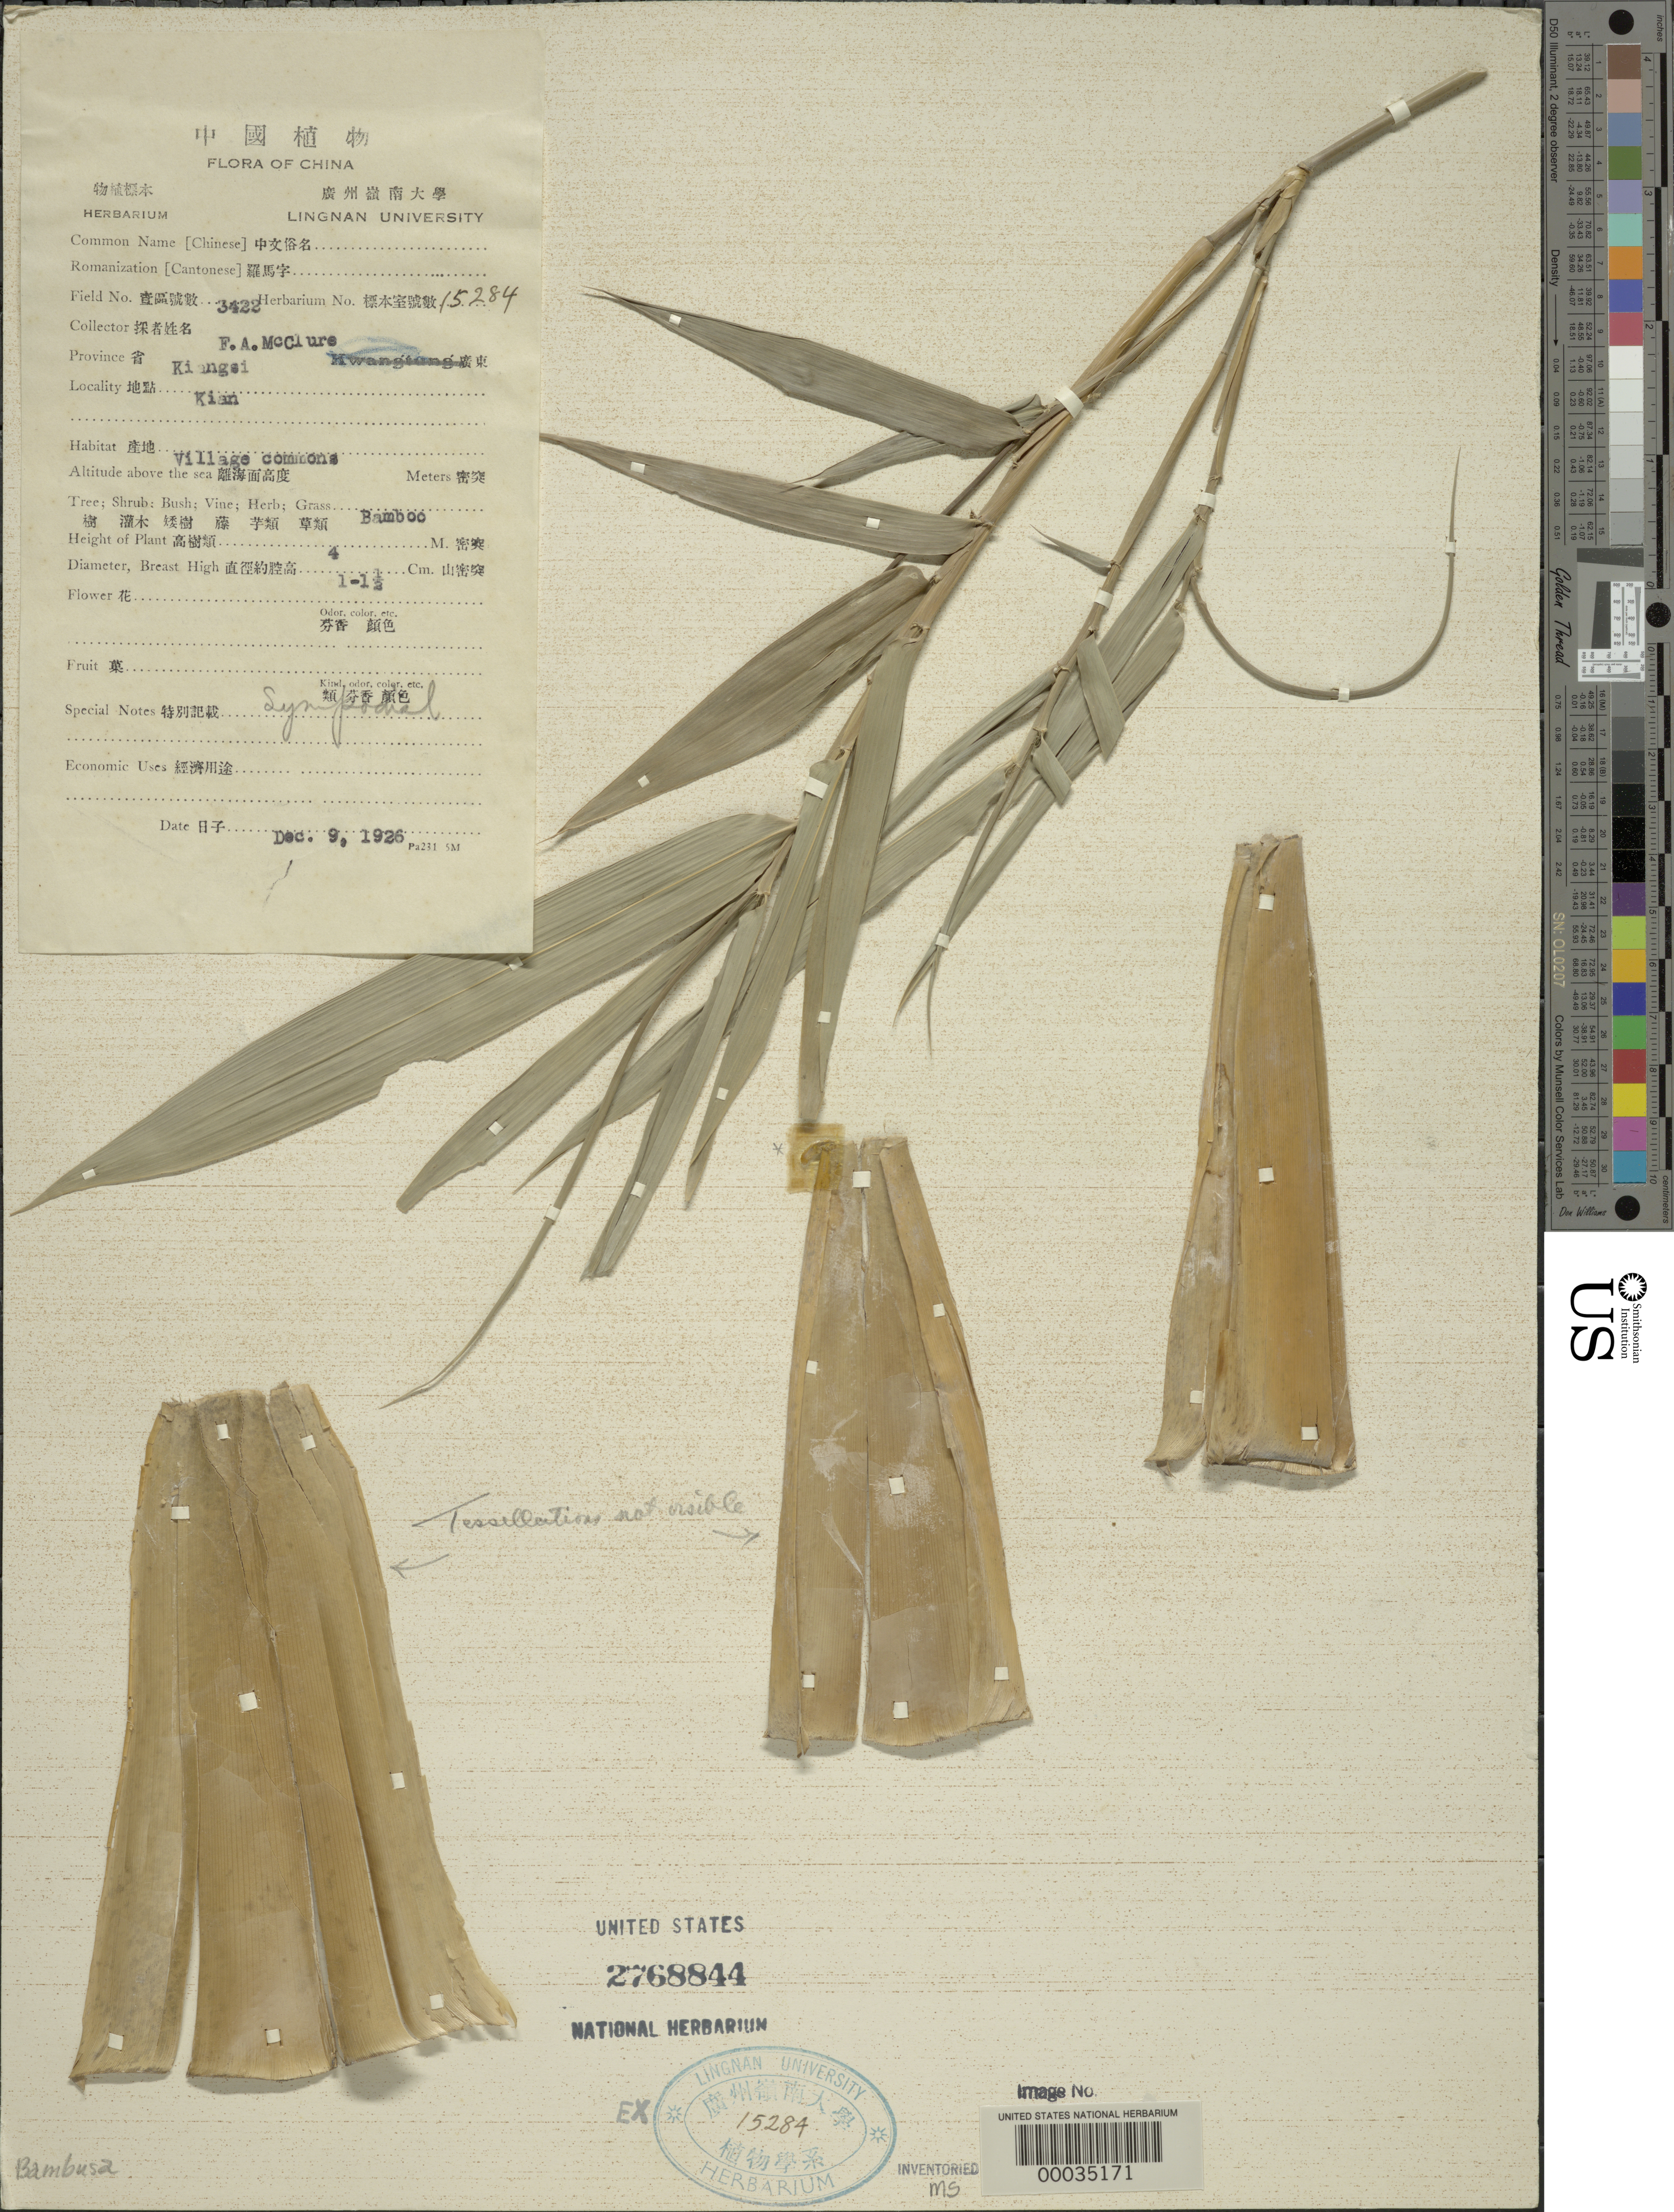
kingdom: Plantae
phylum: Tracheophyta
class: Liliopsida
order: Poales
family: Poaceae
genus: Bambusa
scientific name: Bambusa sp.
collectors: F. A. McClure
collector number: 3422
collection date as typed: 09 Dec 1926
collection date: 1926-12-09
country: China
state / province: Jiangxi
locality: Kian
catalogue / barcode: US 2768844